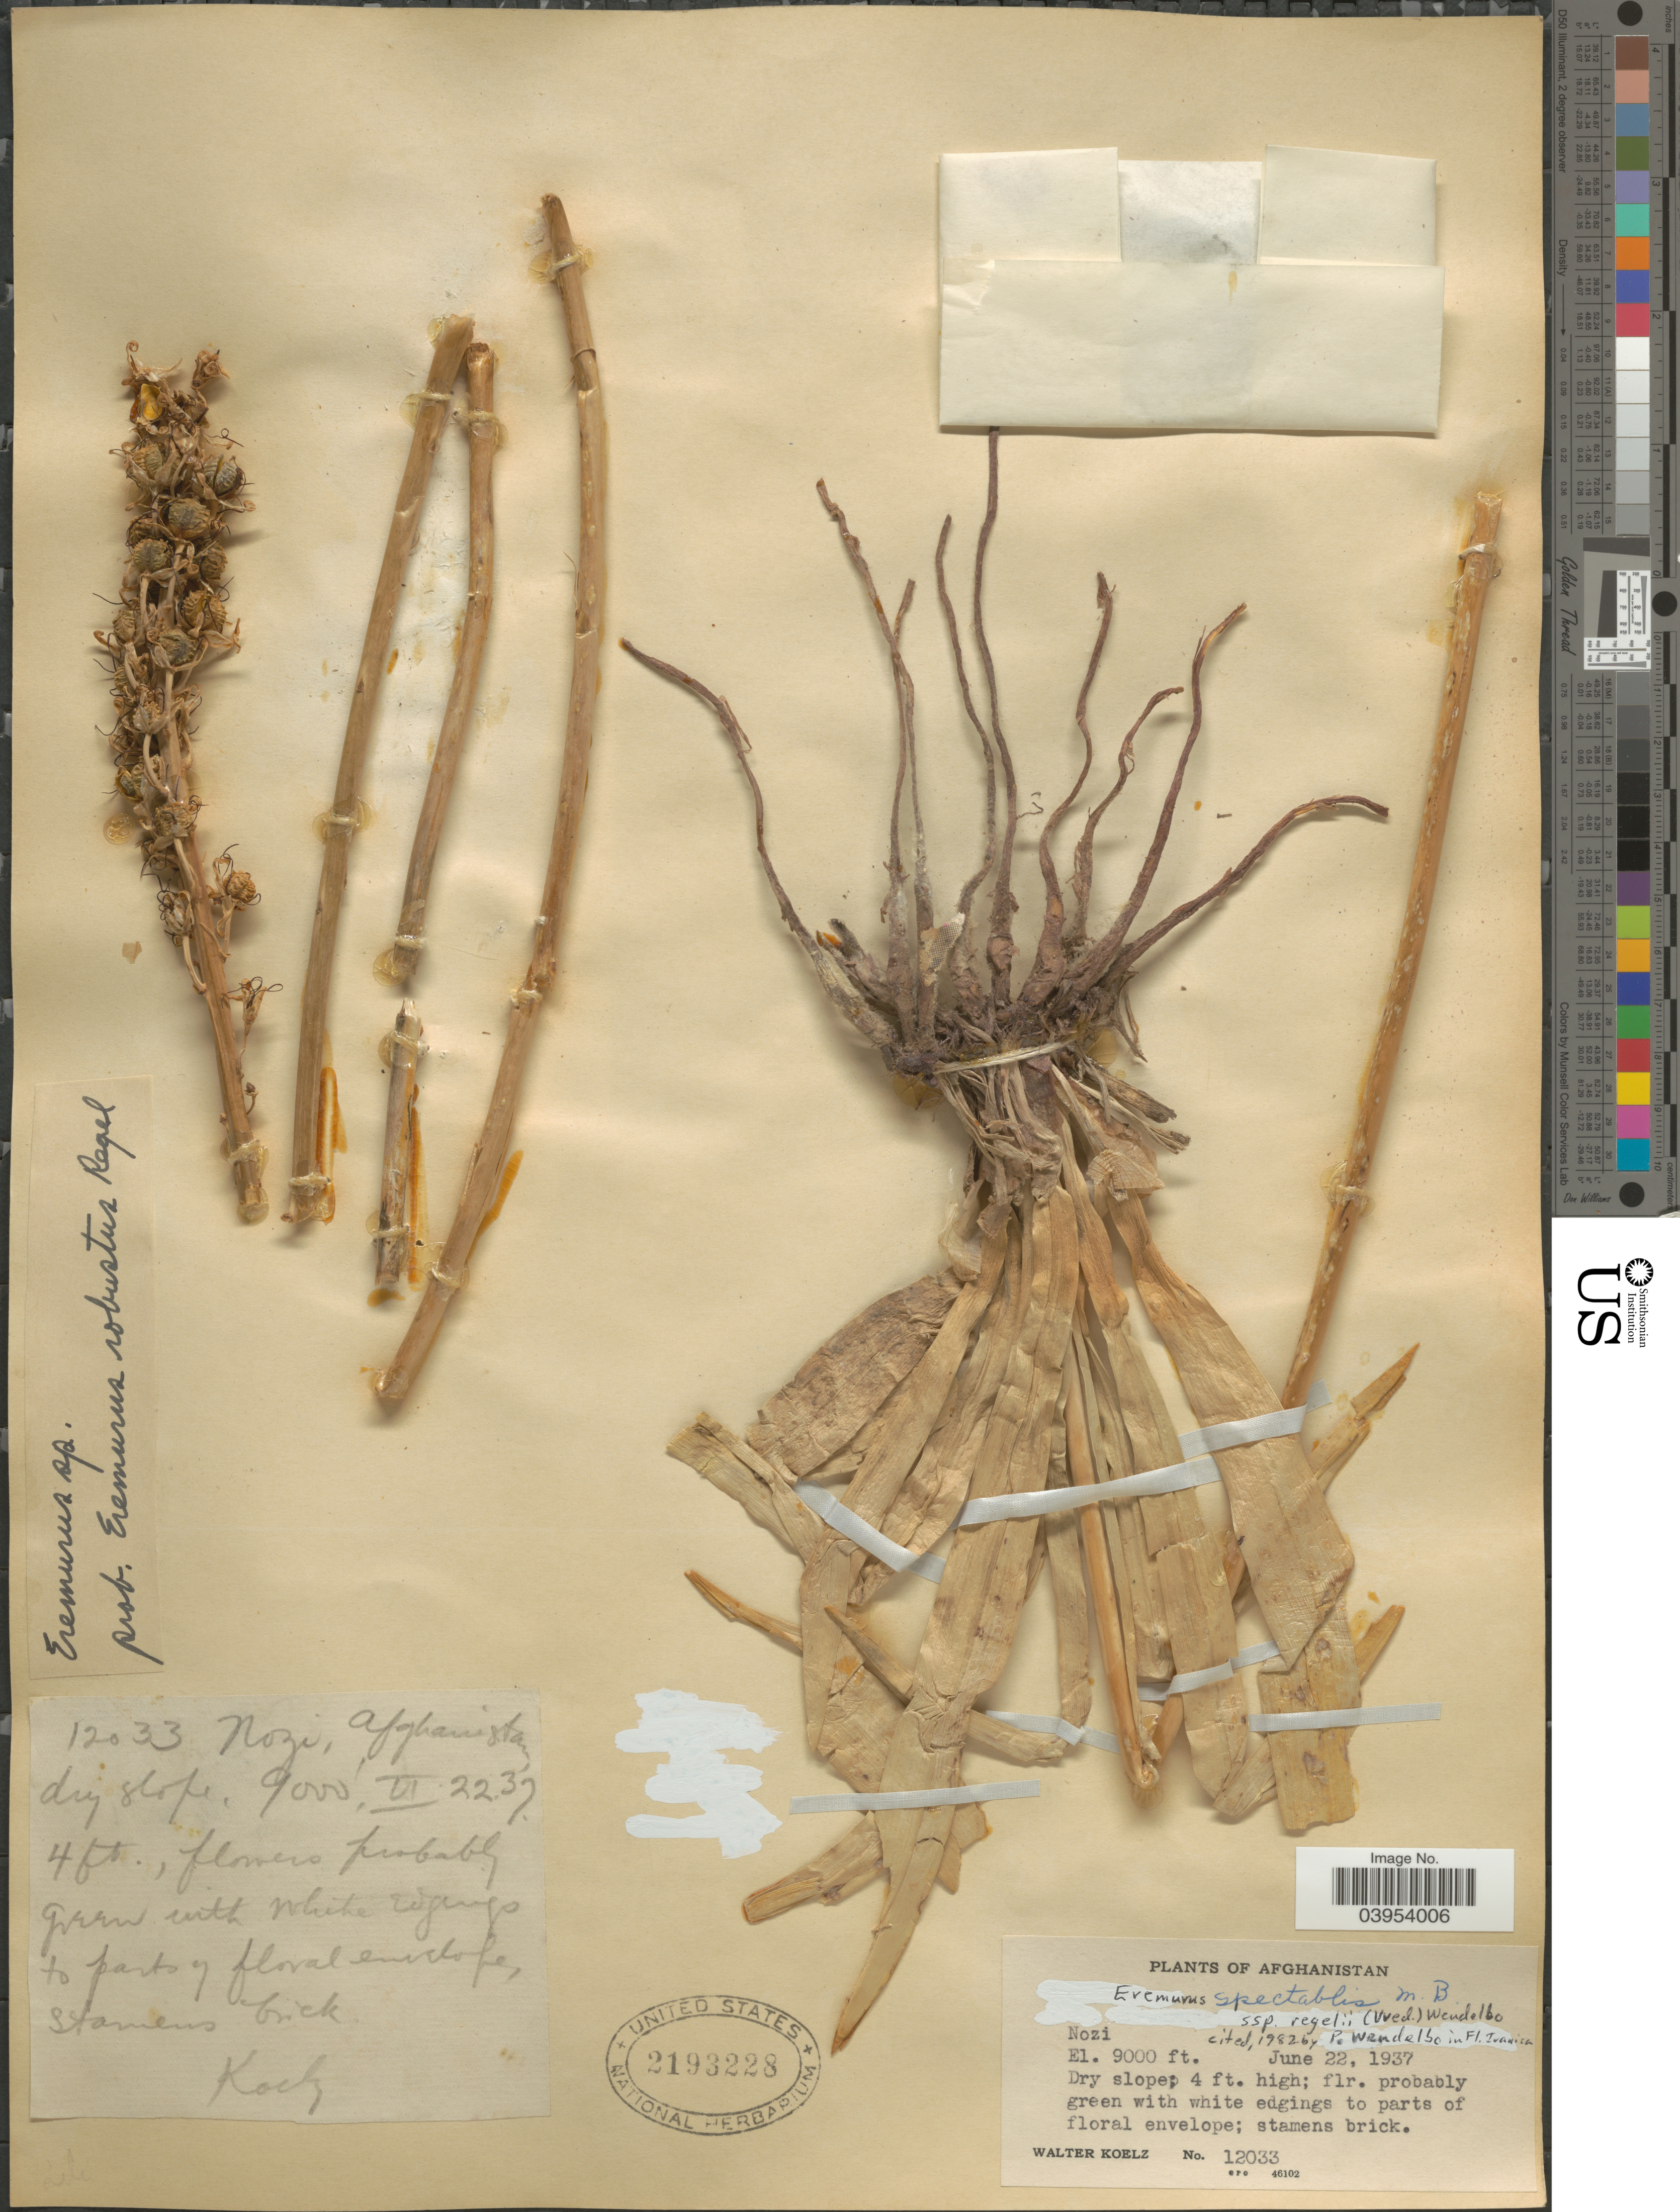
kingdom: Plantae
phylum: Tracheophyta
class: Liliopsida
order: Asparagales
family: Asphodelaceae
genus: Eremurus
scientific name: Eremurus spectabilis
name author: M. Bieb.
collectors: W. N. Koelz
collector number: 12033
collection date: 1937-06-22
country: Afghanistan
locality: Nozi.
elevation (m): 2743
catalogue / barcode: US 2193228